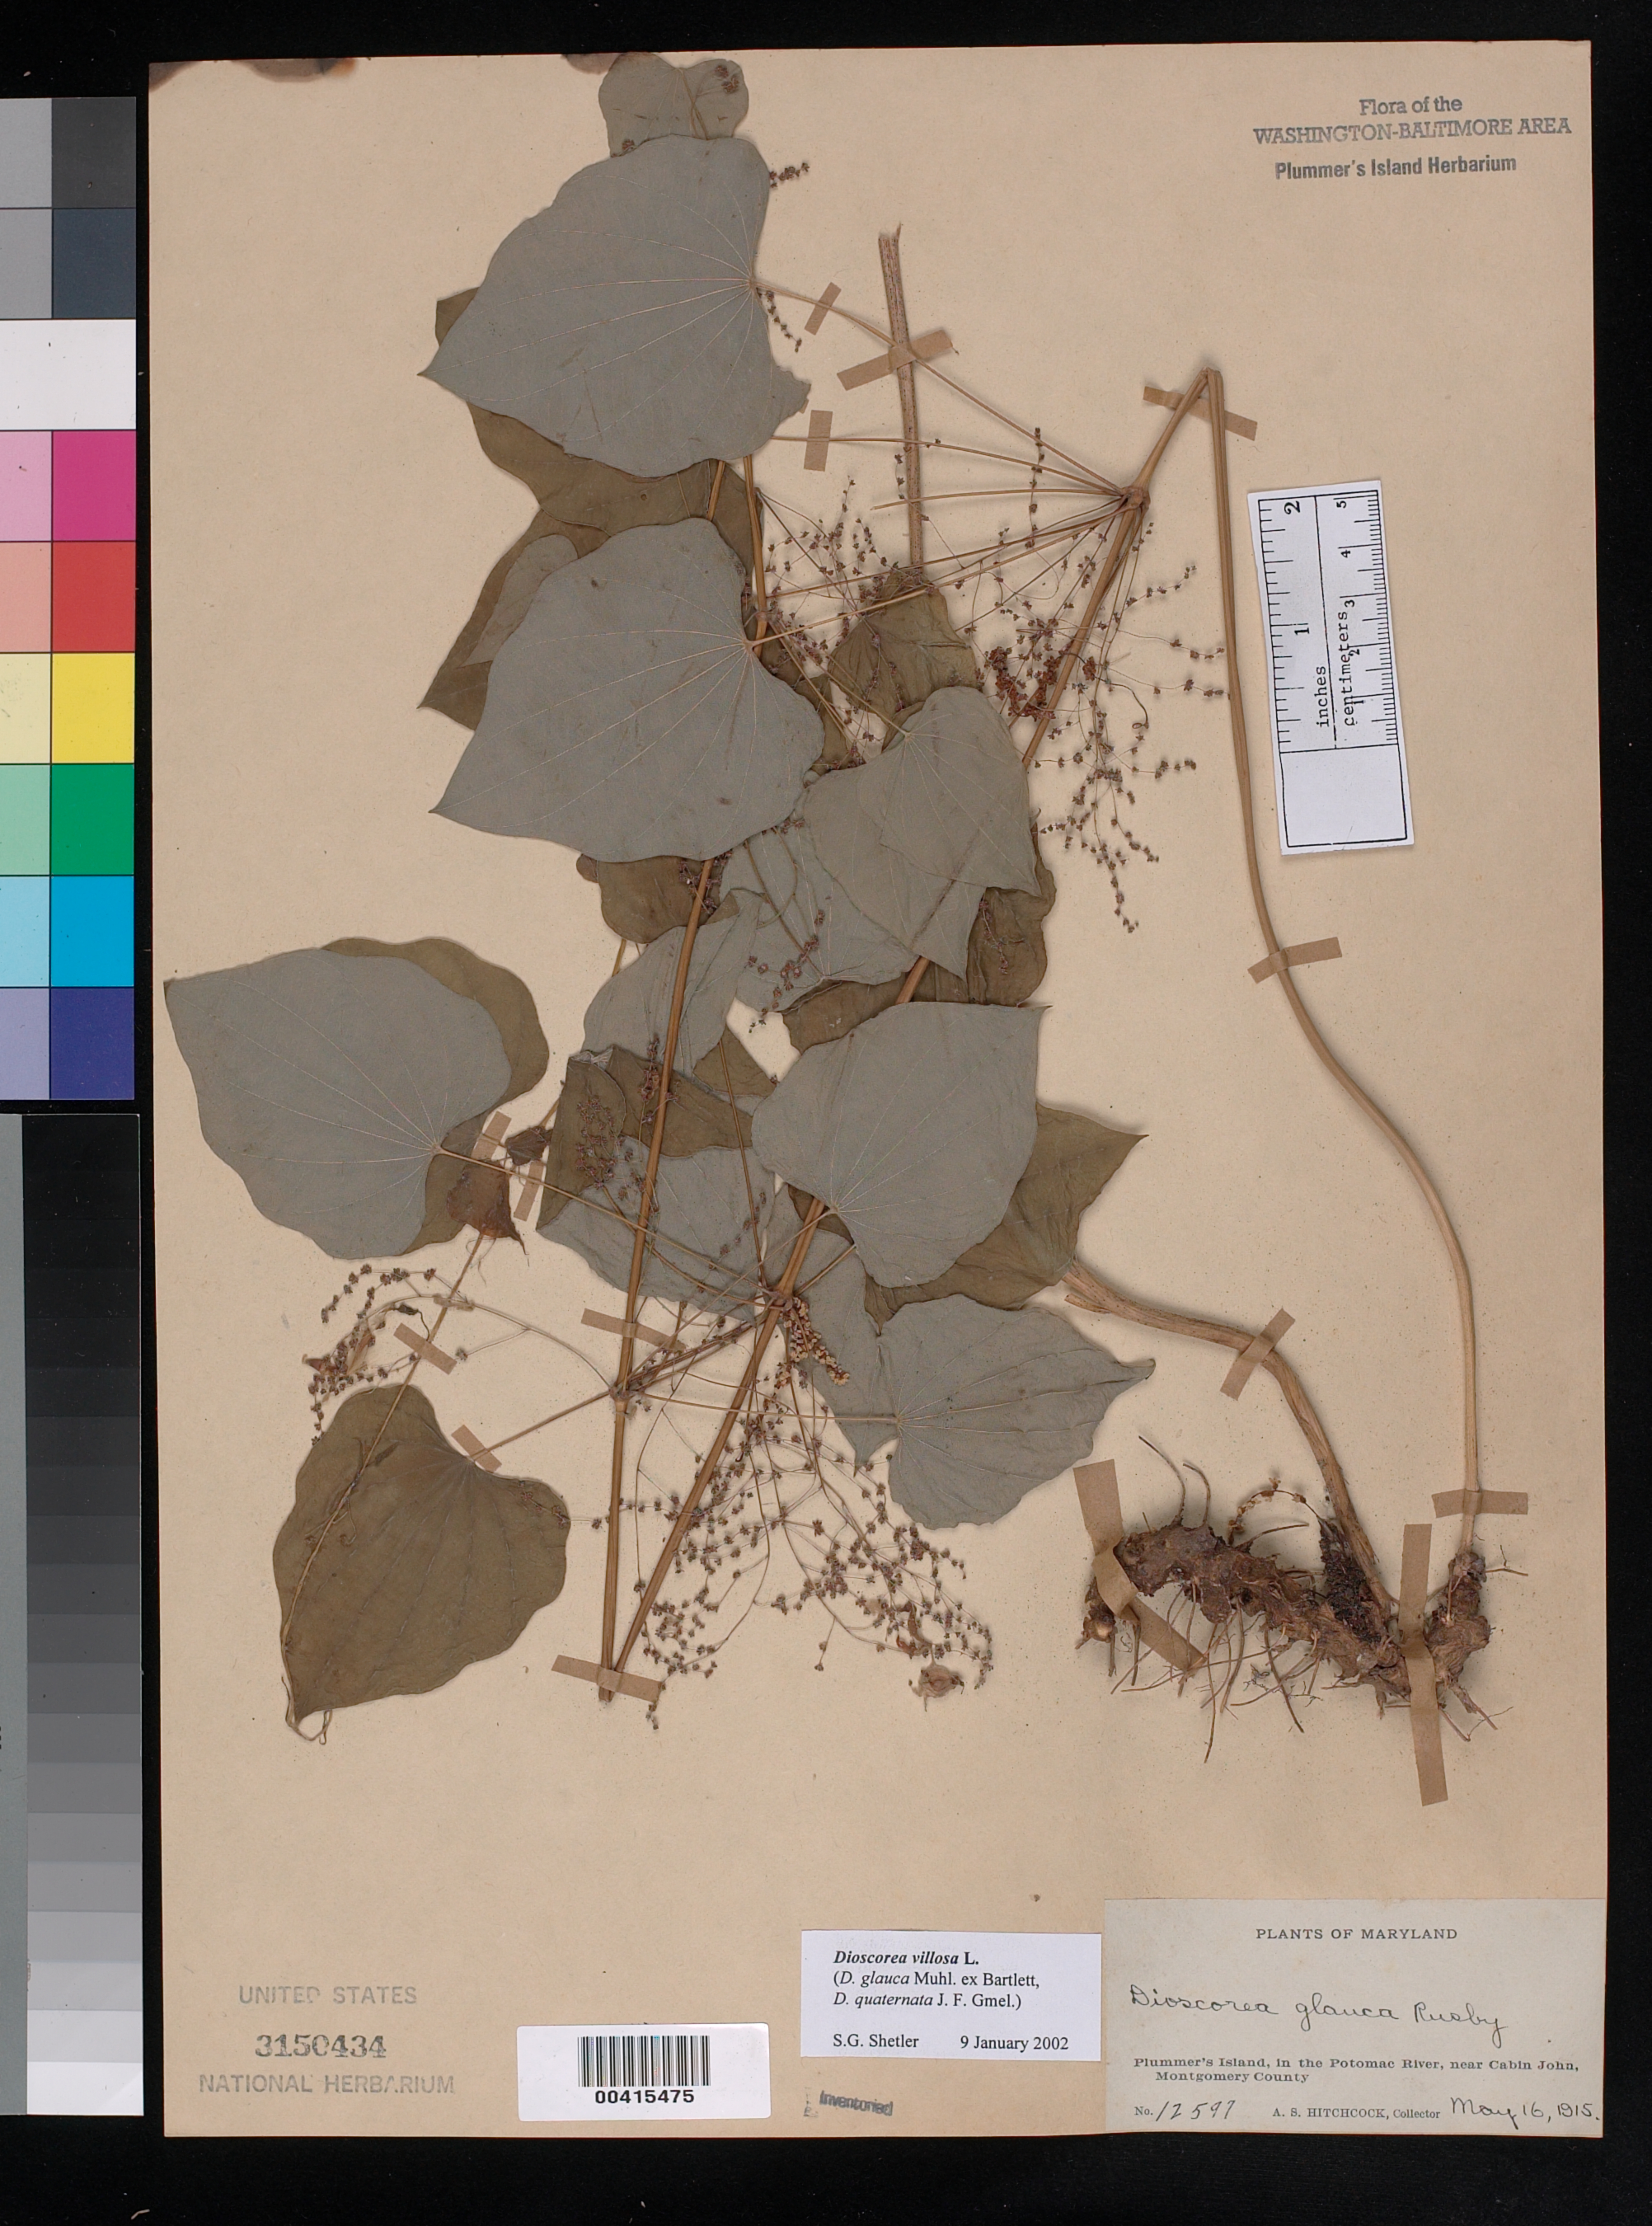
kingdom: Plantae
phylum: Tracheophyta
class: Liliopsida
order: Dioscoreales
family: Dioscoreaceae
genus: Dioscorea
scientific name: Dioscorea villosa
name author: L.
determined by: Shetler, Stanwyn G., (US), NMNH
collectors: A. S. Hitchcock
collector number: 12597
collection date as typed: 16 May 1915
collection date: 1915-05-16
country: United States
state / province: Maryland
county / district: Montgomery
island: Plummers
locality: Plummer's Island C. & O. Canal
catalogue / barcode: US 3150434